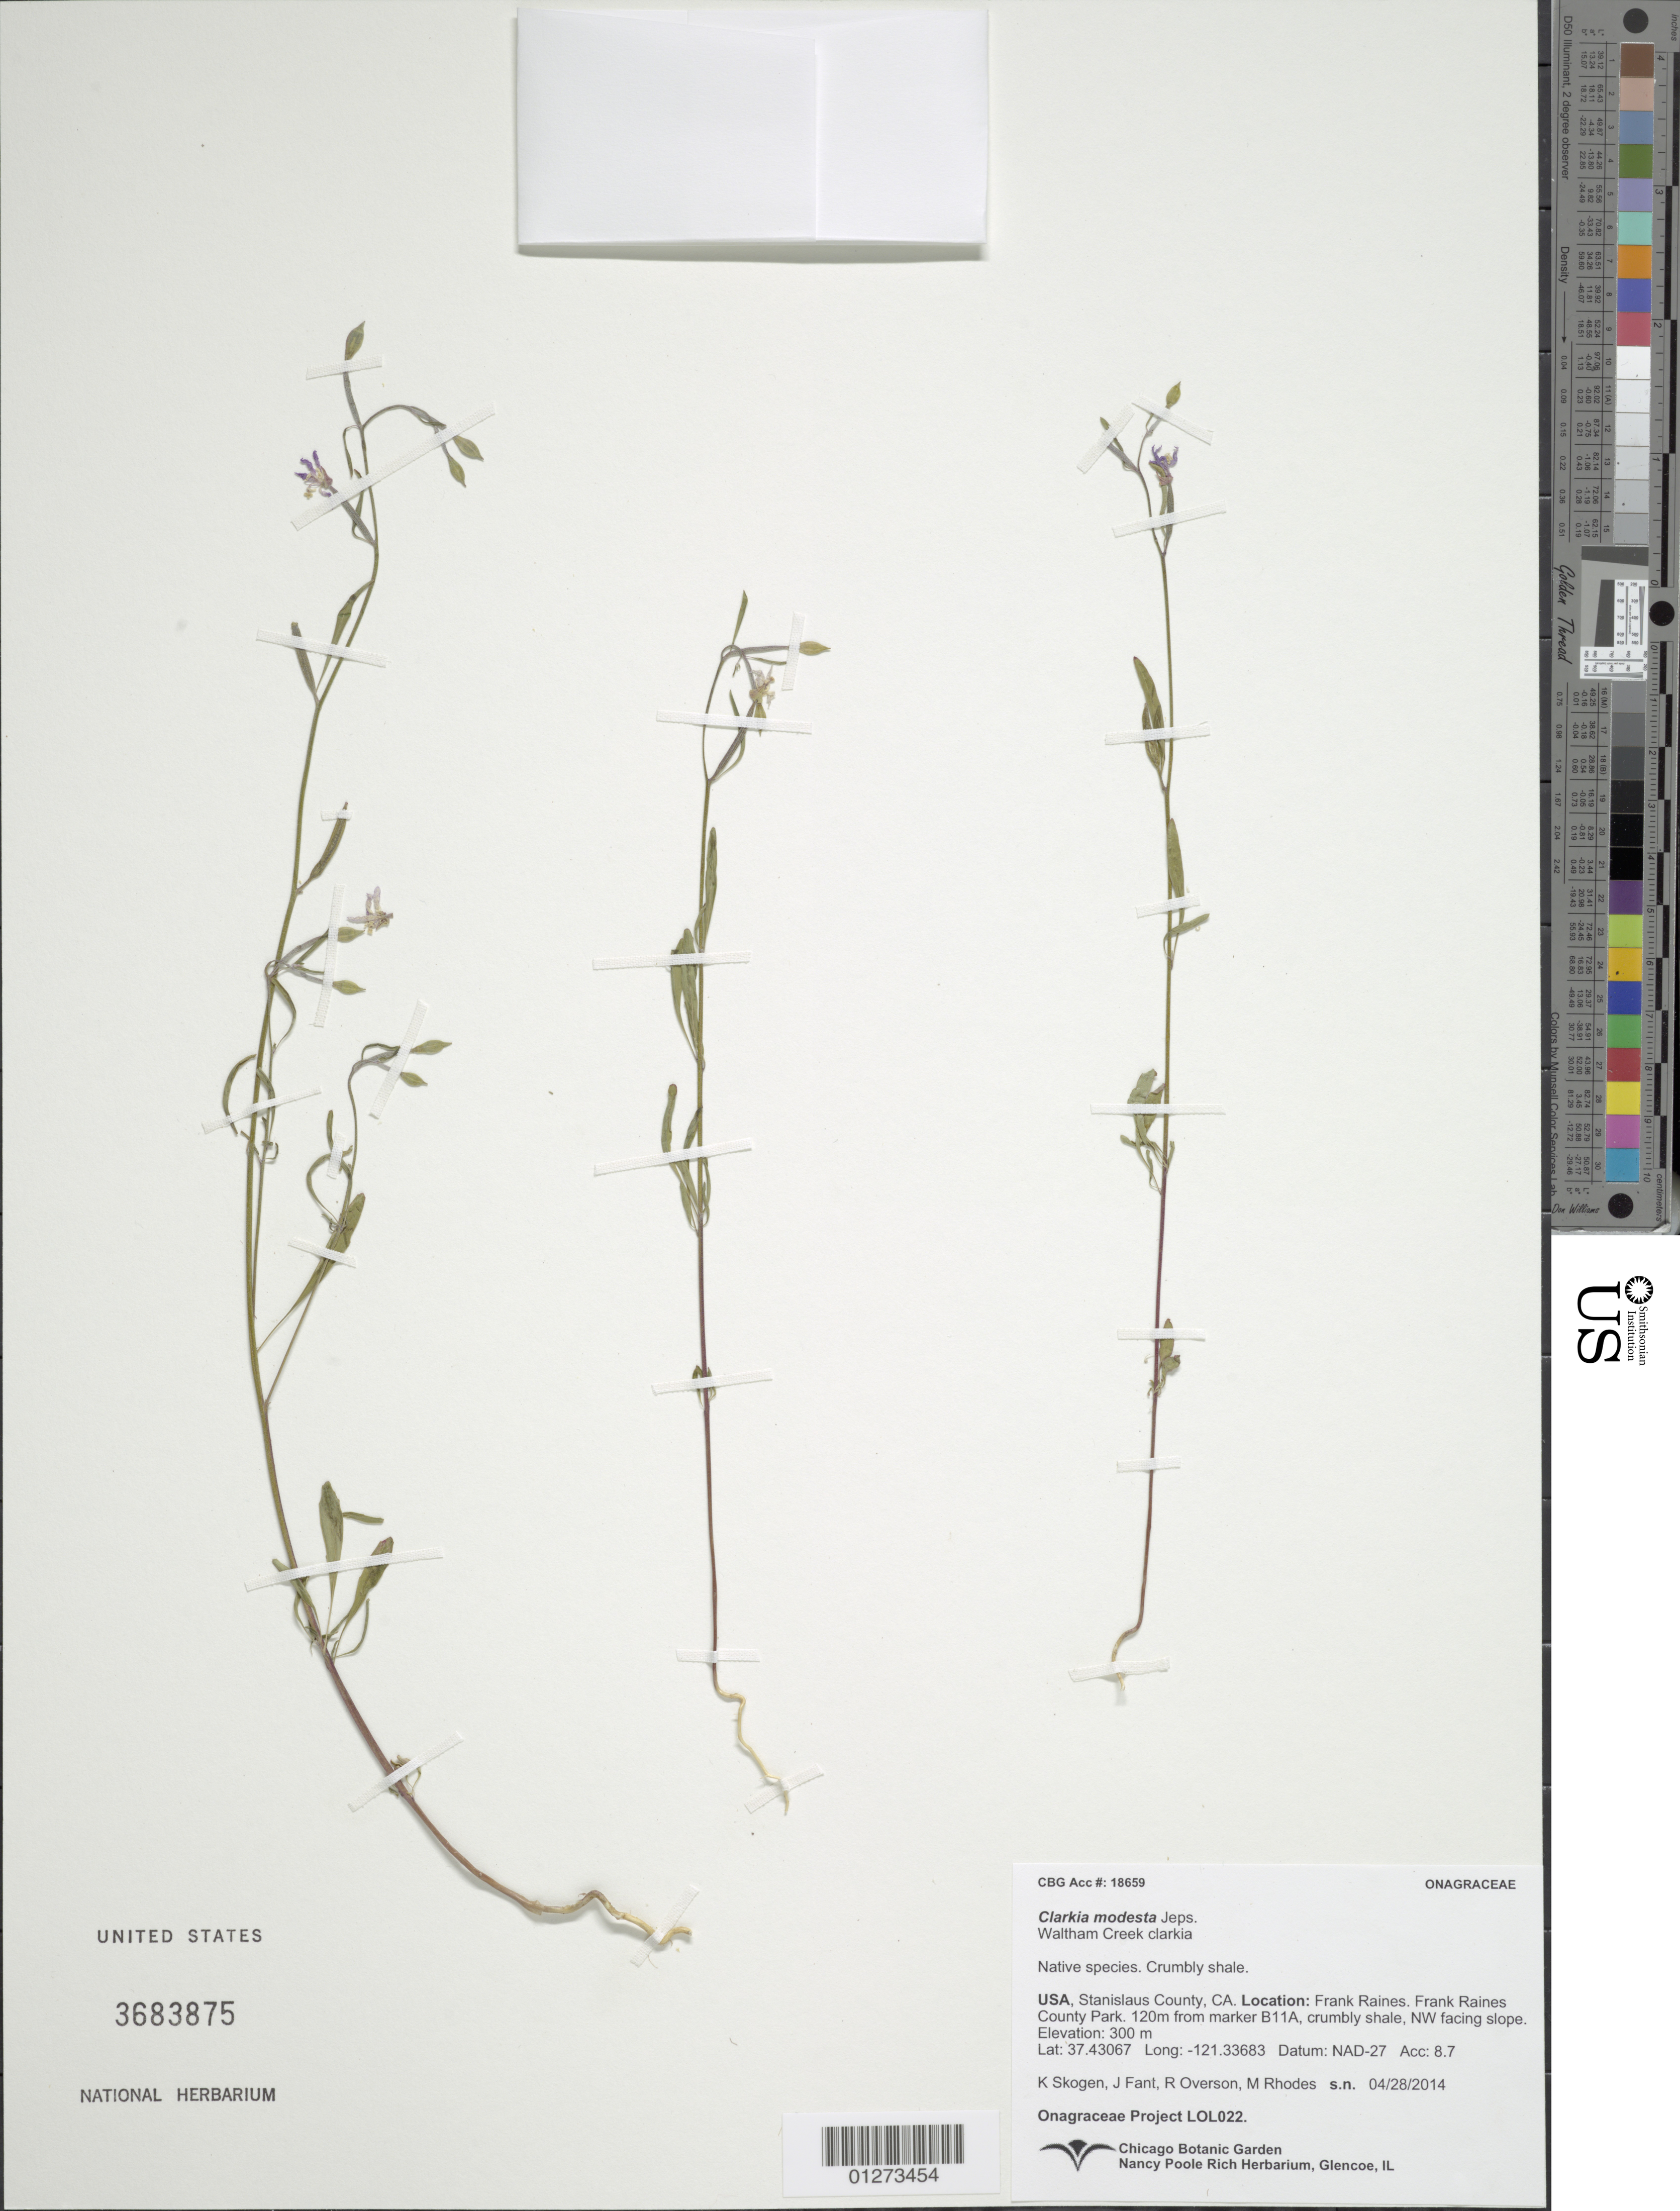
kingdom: Plantae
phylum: Tracheophyta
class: Magnoliopsida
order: Myrtales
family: Onagraceae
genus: Clarkia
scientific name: Clarkia modesta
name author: Jeps.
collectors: Onagraceae Project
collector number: LOL 022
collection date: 2014-04-28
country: United States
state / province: California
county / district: Stanislaus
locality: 120m from marker B11A, crumbly shale, NW facing slope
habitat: crumbly shale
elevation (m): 300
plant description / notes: CHIC, US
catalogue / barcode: US 3683875